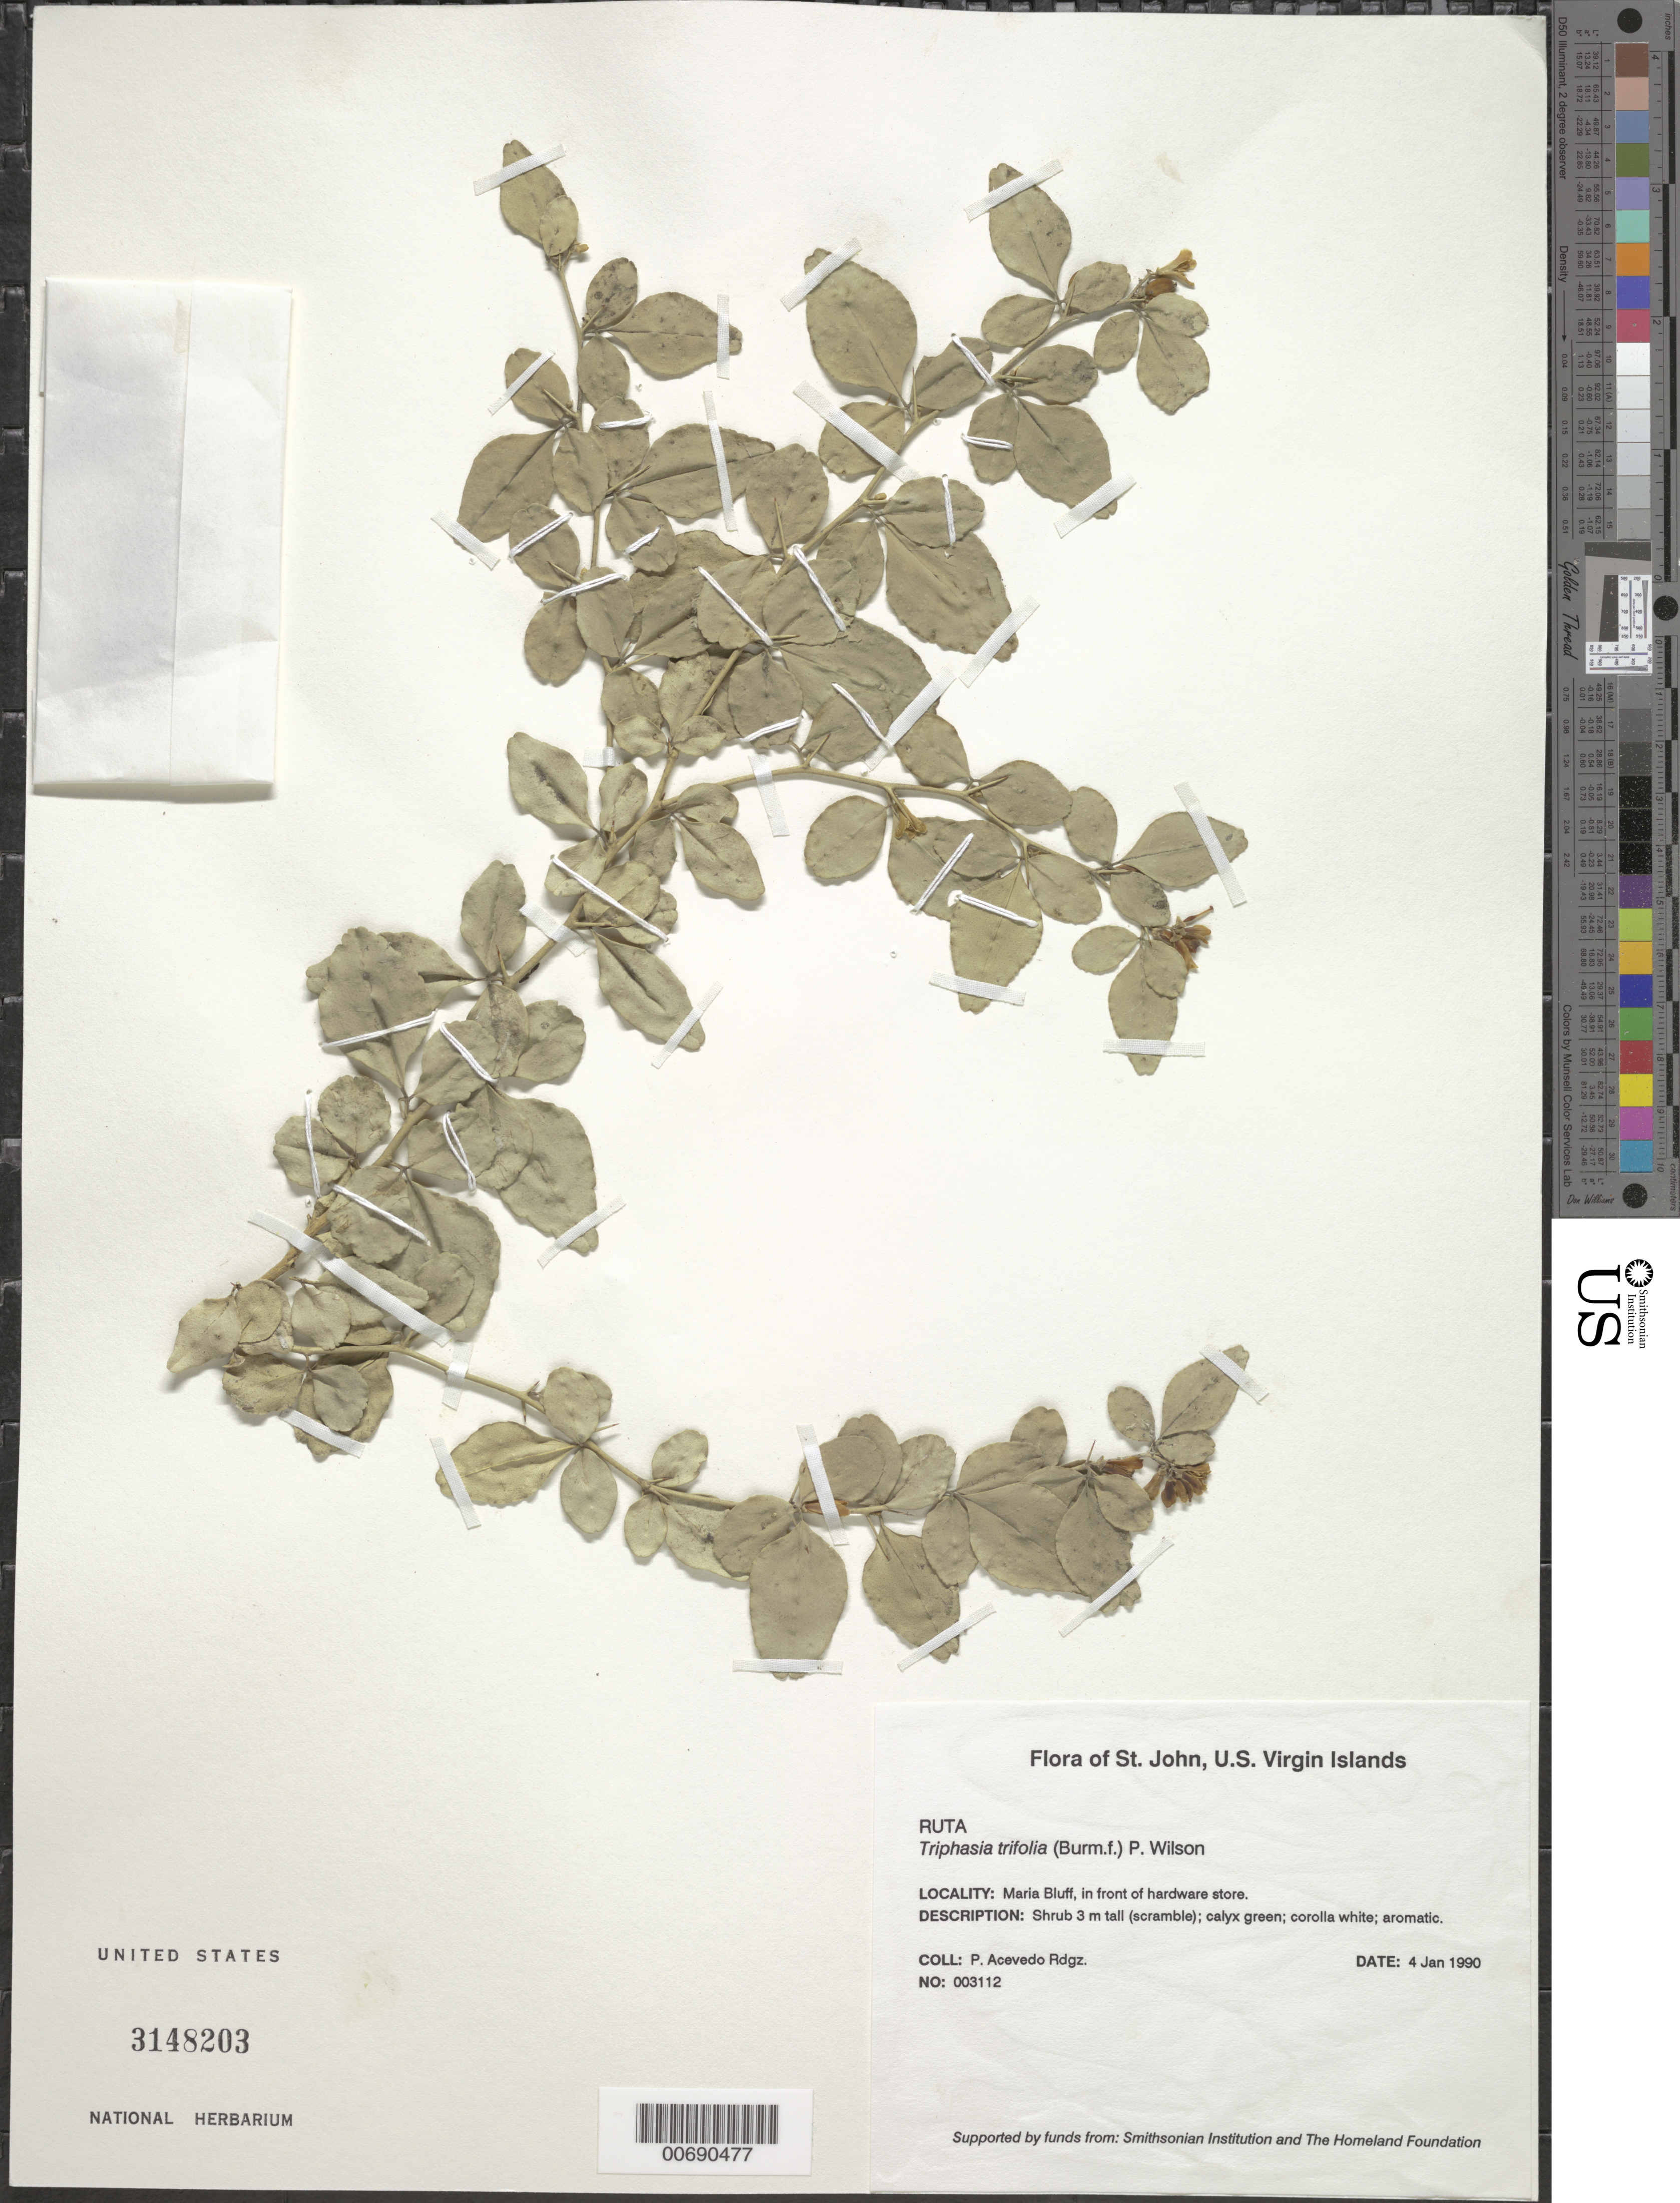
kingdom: Plantae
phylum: Tracheophyta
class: Magnoliopsida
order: Sapindales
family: Rutaceae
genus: Triphasia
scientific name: Triphasia trifolia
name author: (Burm. f.) P. Wilson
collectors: P. Acevedo-Rodr.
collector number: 3112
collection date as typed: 04 Jan 1990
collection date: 1990-01-04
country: U.S. Virgin Islands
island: St. John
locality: Cruz Bay Quarter; Maria Bluff, in front of hardware store.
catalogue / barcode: US 3148203